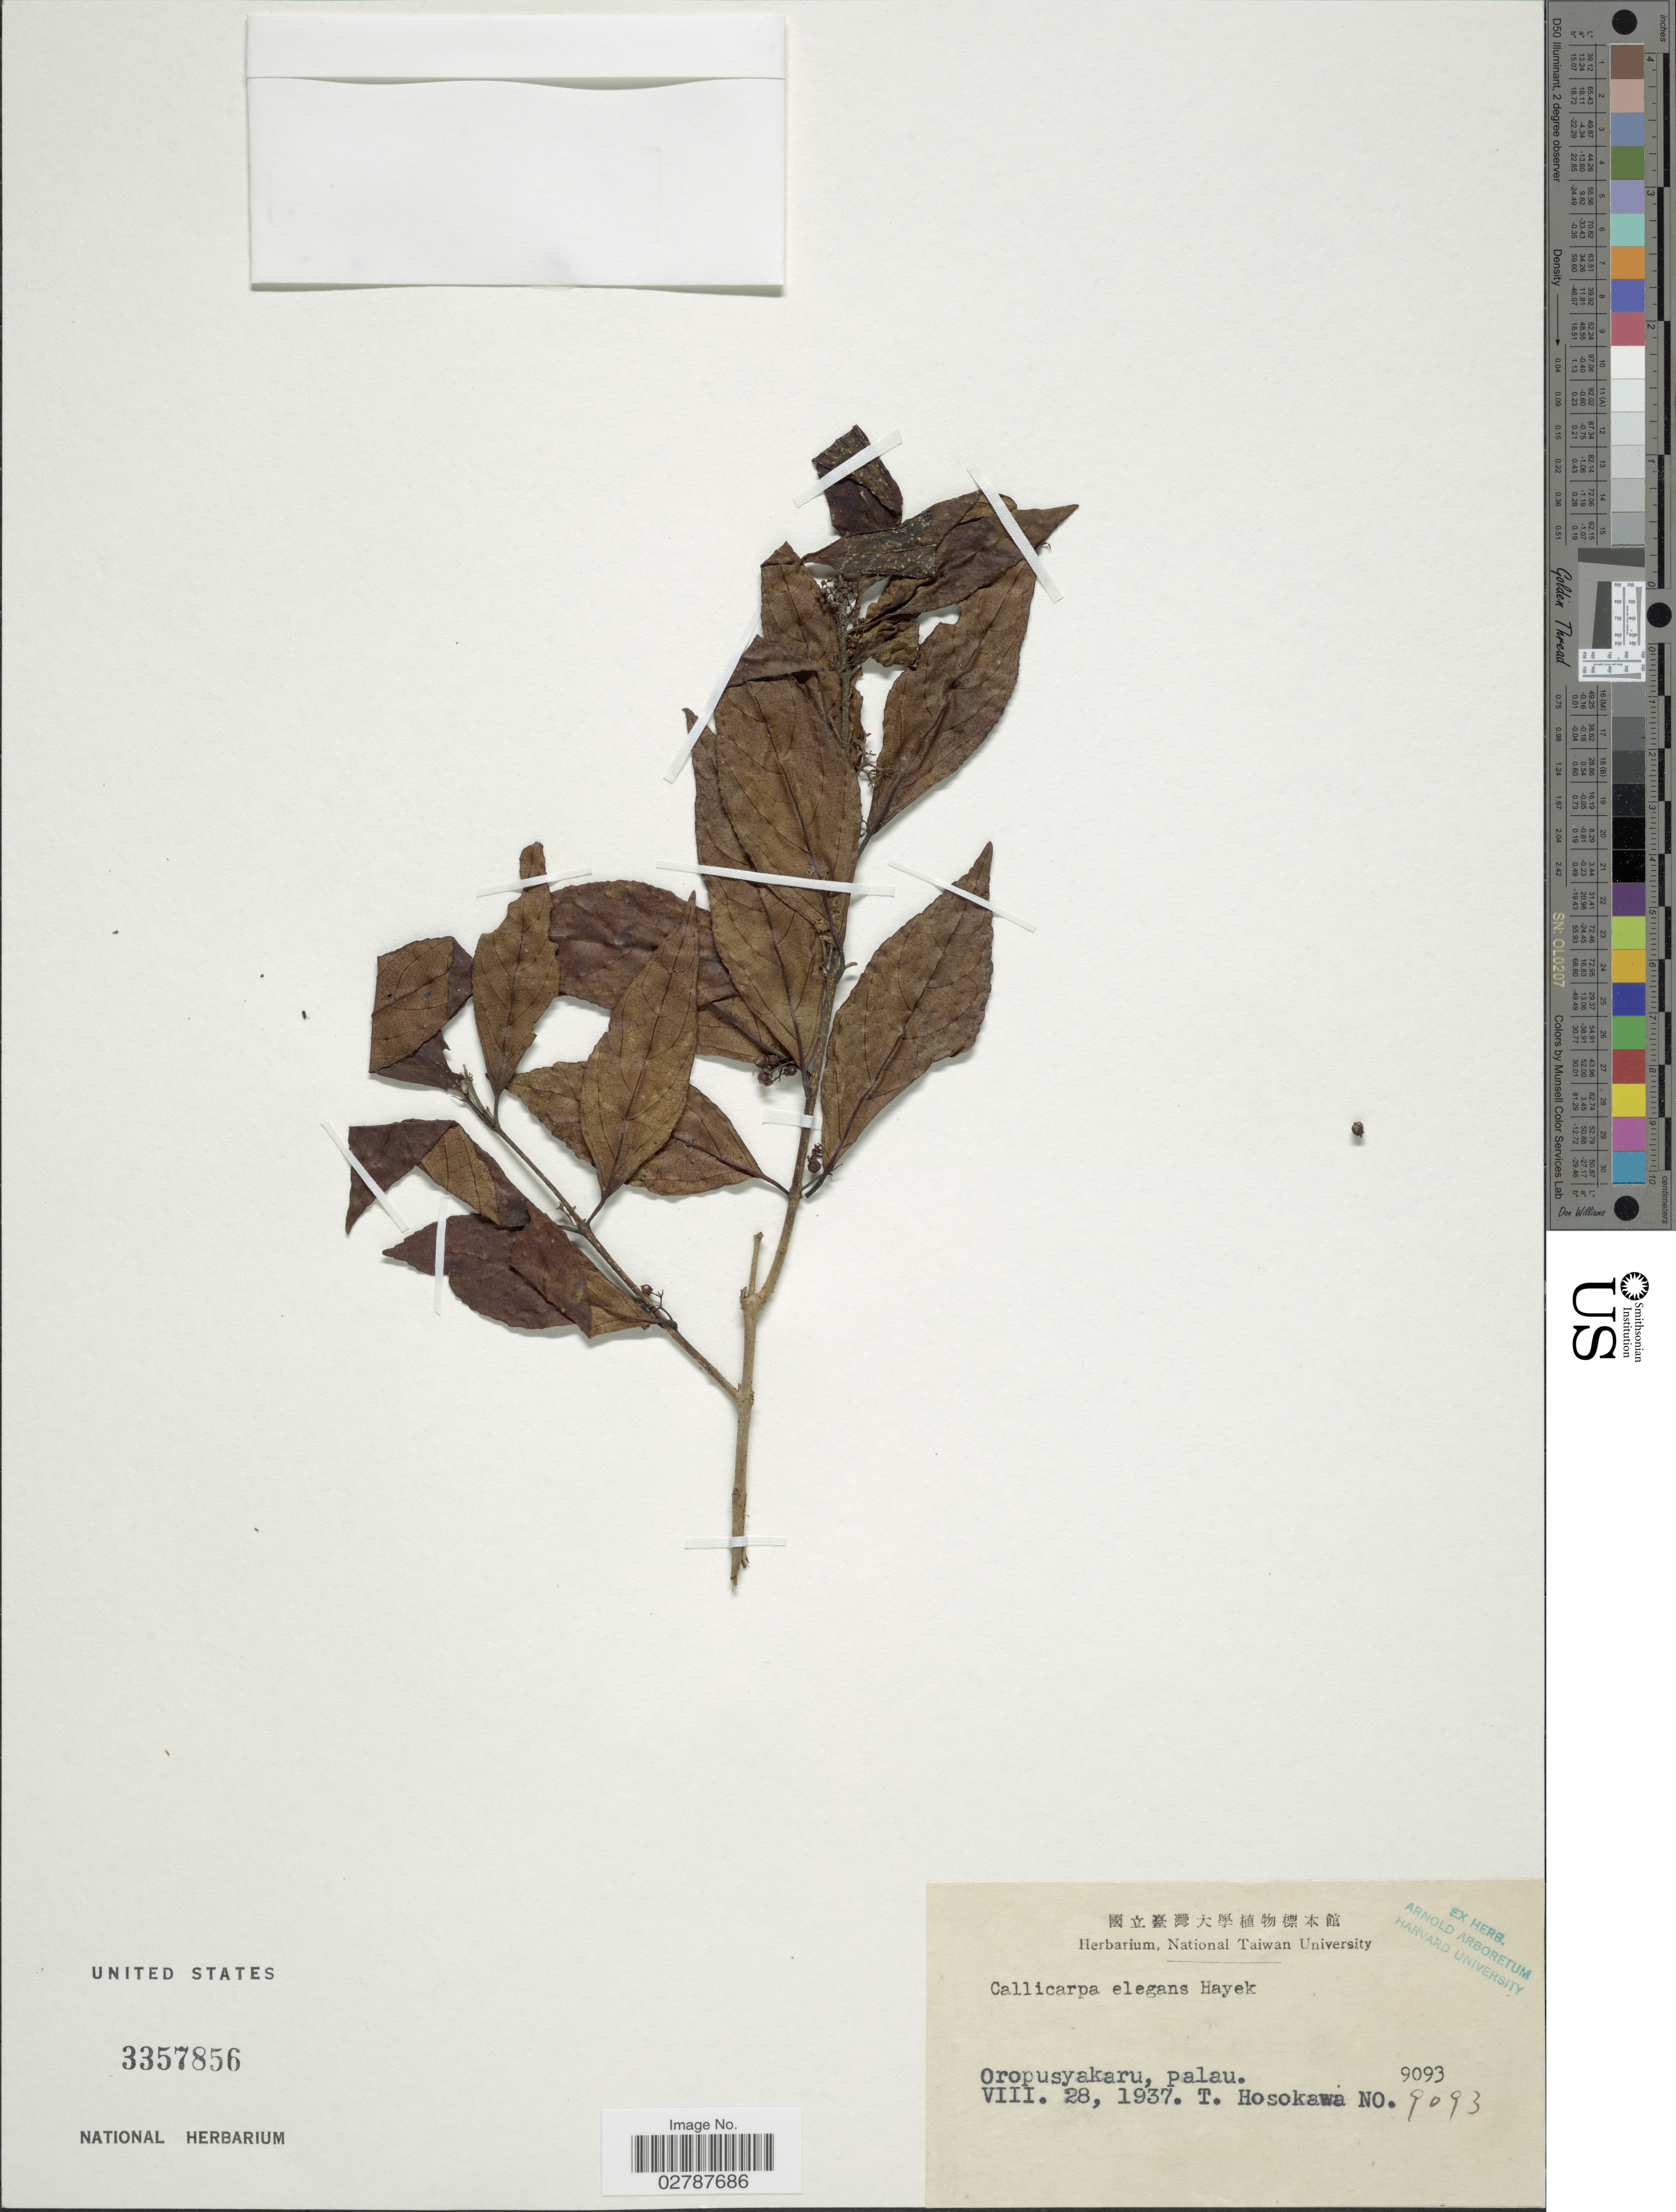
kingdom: Plantae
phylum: Tracheophyta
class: Magnoliopsida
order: Lamiales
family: Lamiaceae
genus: Callicarpa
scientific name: Callicarpa elegans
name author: Hayek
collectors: T. Hosokawa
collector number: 9093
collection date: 1937-08-28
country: Palau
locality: Oropusyakaru, Palau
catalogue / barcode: US 3357856